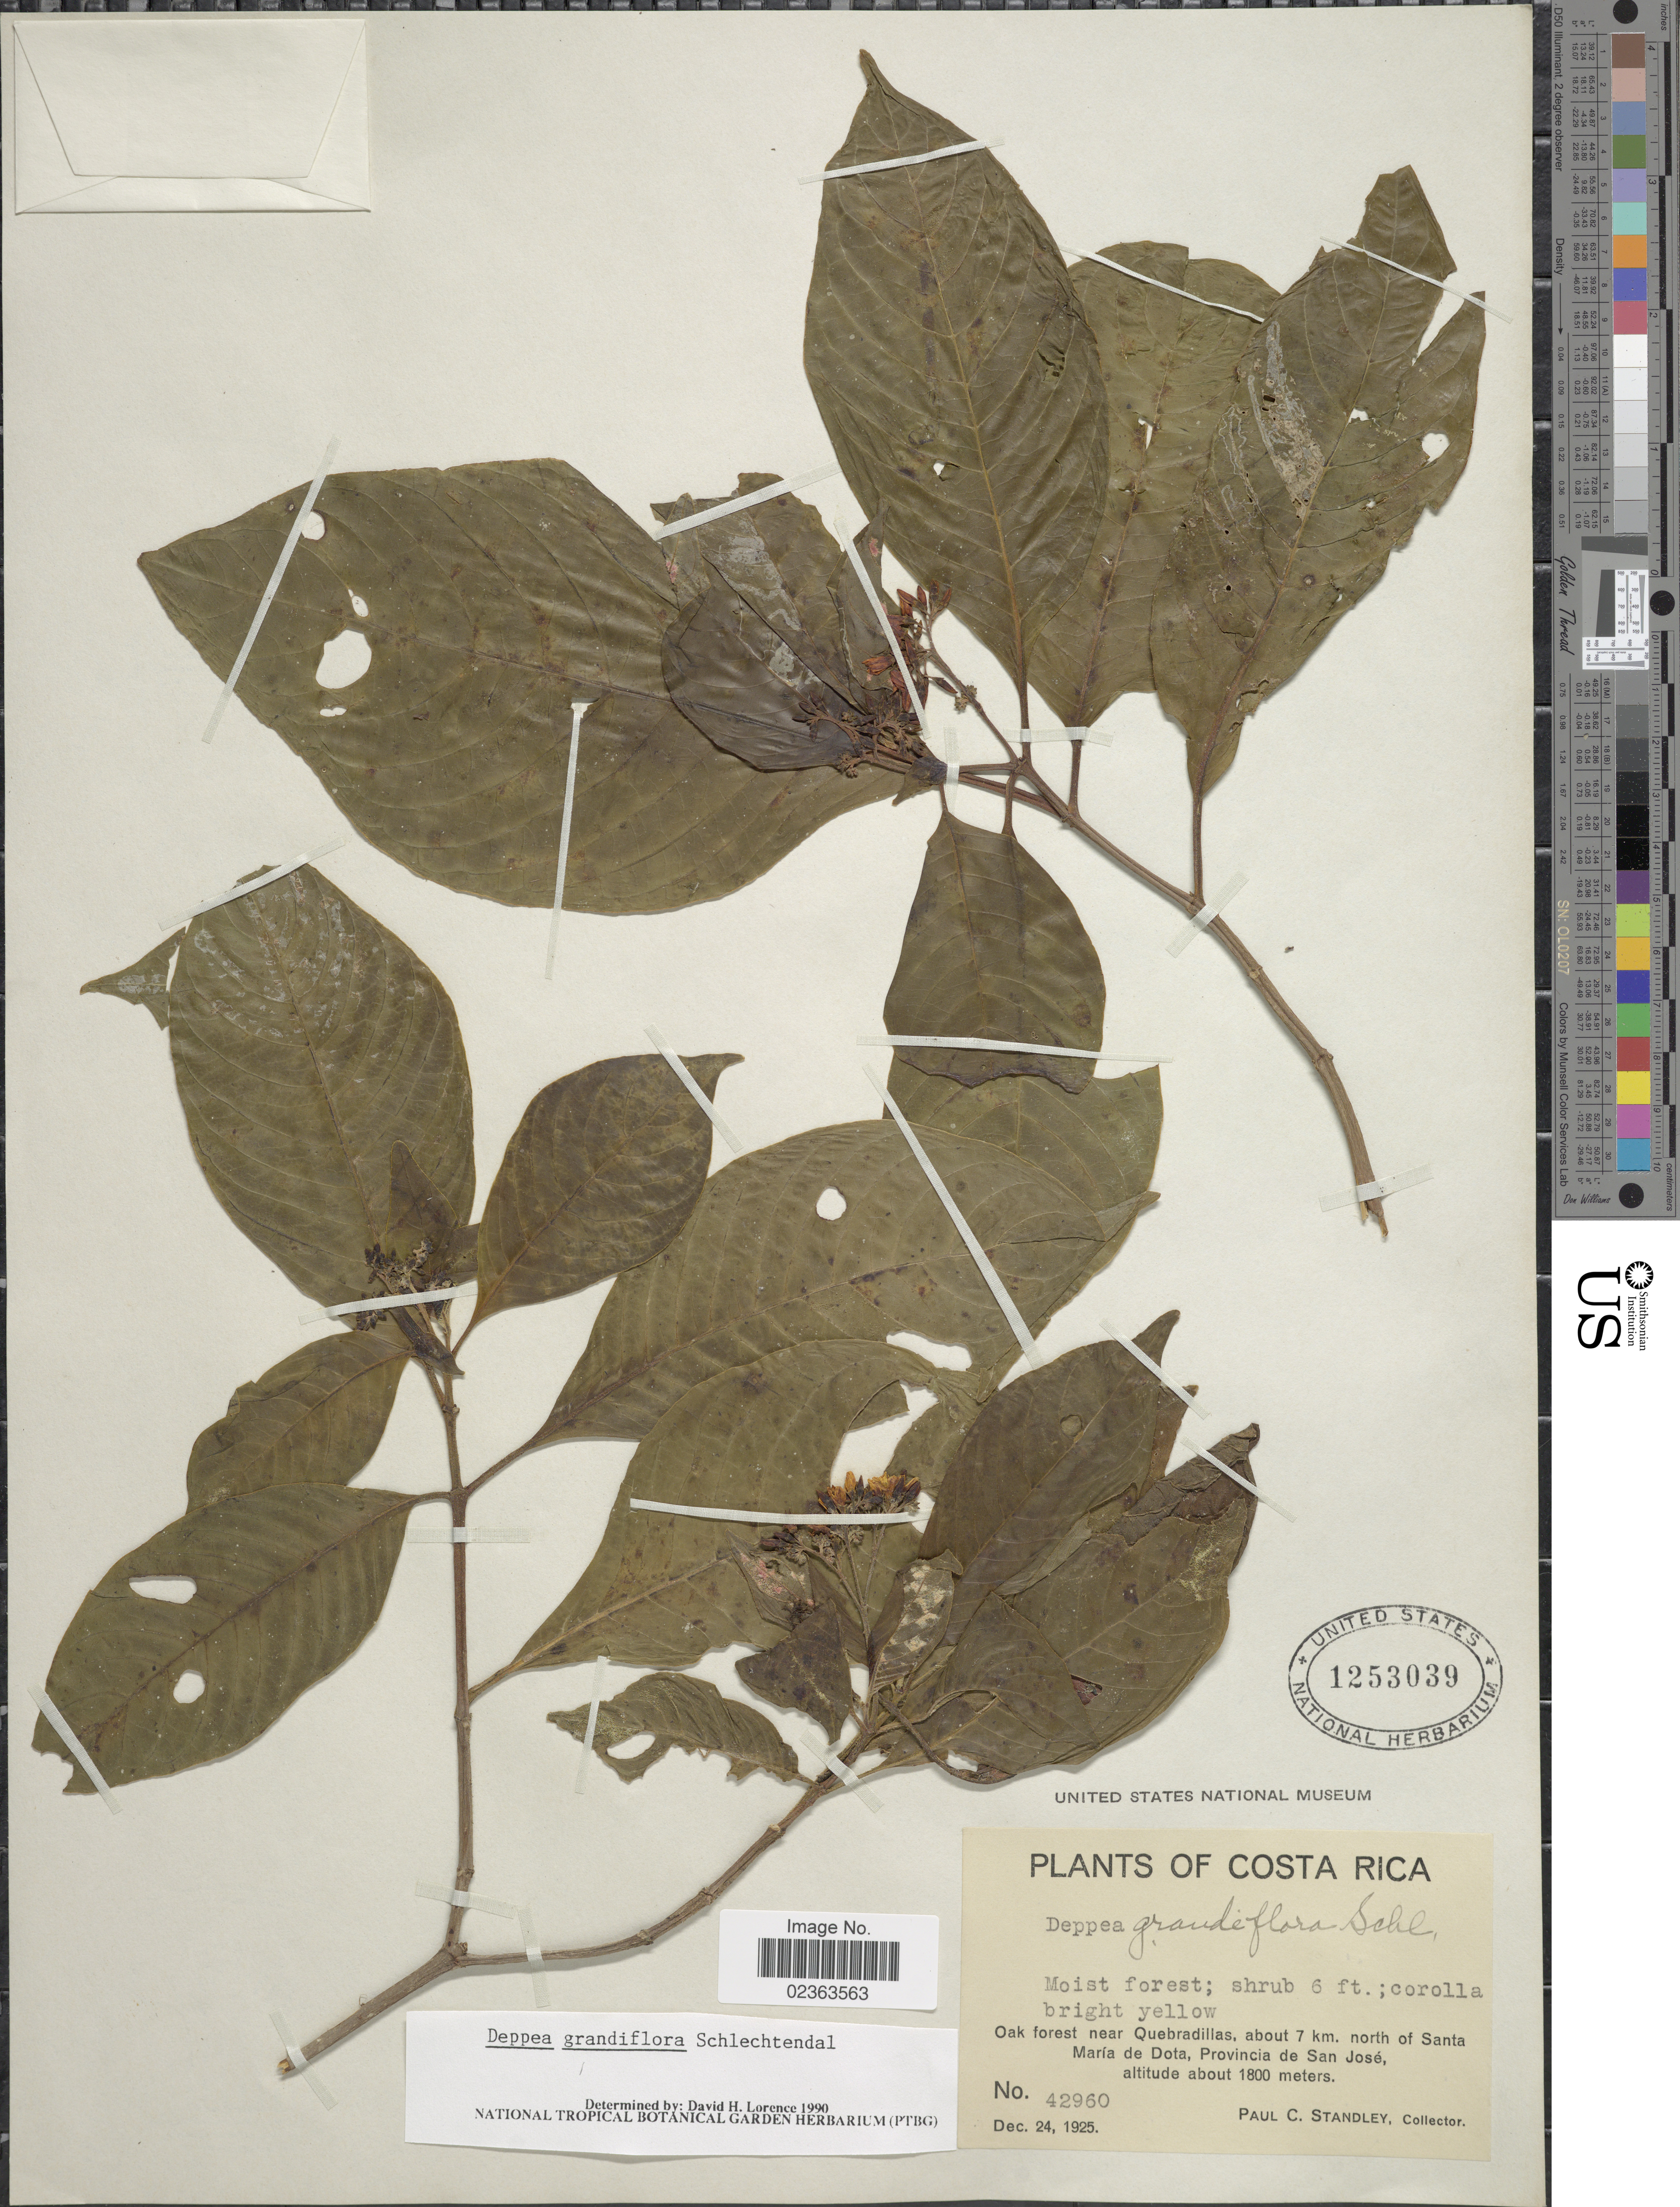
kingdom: Plantae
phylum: Tracheophyta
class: Magnoliopsida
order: Gentianales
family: Rubiaceae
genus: Deppea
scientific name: Deppea grandiflora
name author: Schltdl.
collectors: P. C. Standley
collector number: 42960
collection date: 1925-12-24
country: Costa Rica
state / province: San José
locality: Moist forest, Oak forest near Quebradillas, about 7 km north of Santa María de Dota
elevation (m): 1800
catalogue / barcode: US 1253039